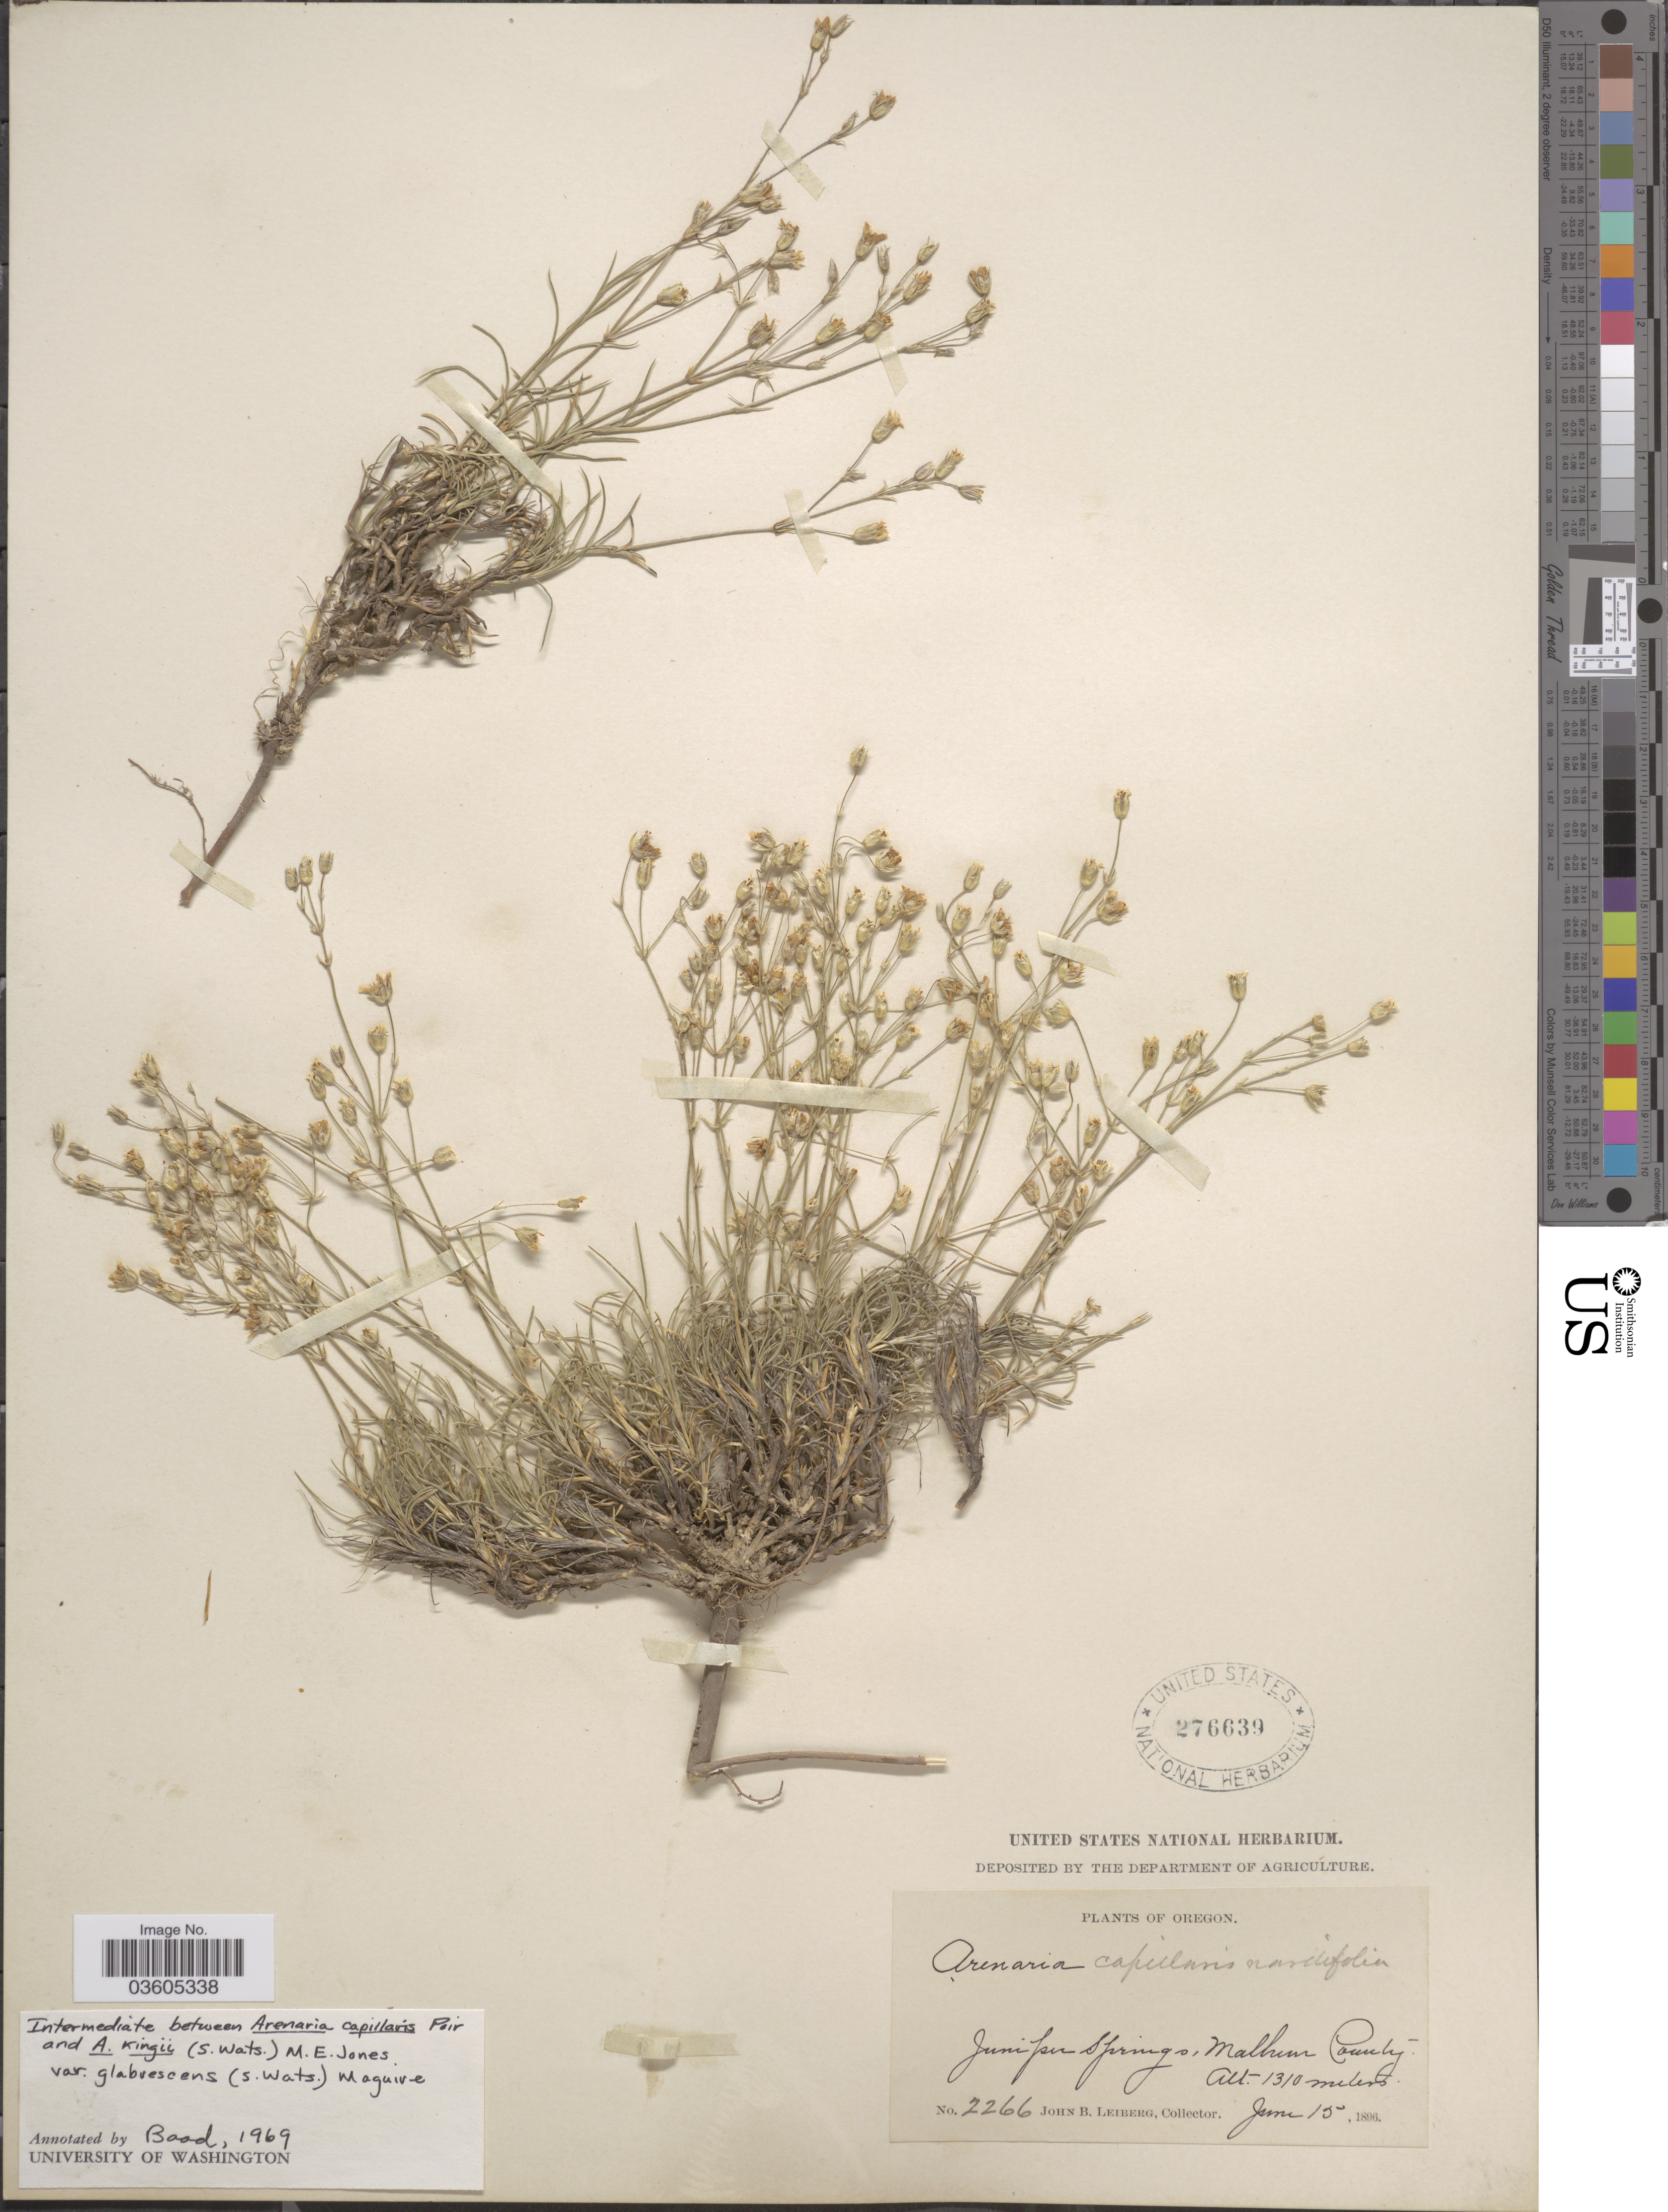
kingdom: Plantae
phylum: Tracheophyta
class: Magnoliopsida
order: Caryophyllales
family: Caryophyllaceae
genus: Eremogone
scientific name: Eremogone kingii var. glabrescens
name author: (S. Watson) Dorn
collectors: J. B. Leiberg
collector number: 2266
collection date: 1896-06-15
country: United States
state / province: Oregon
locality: Juniper Springs, Malheur County.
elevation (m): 1310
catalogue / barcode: US 276639